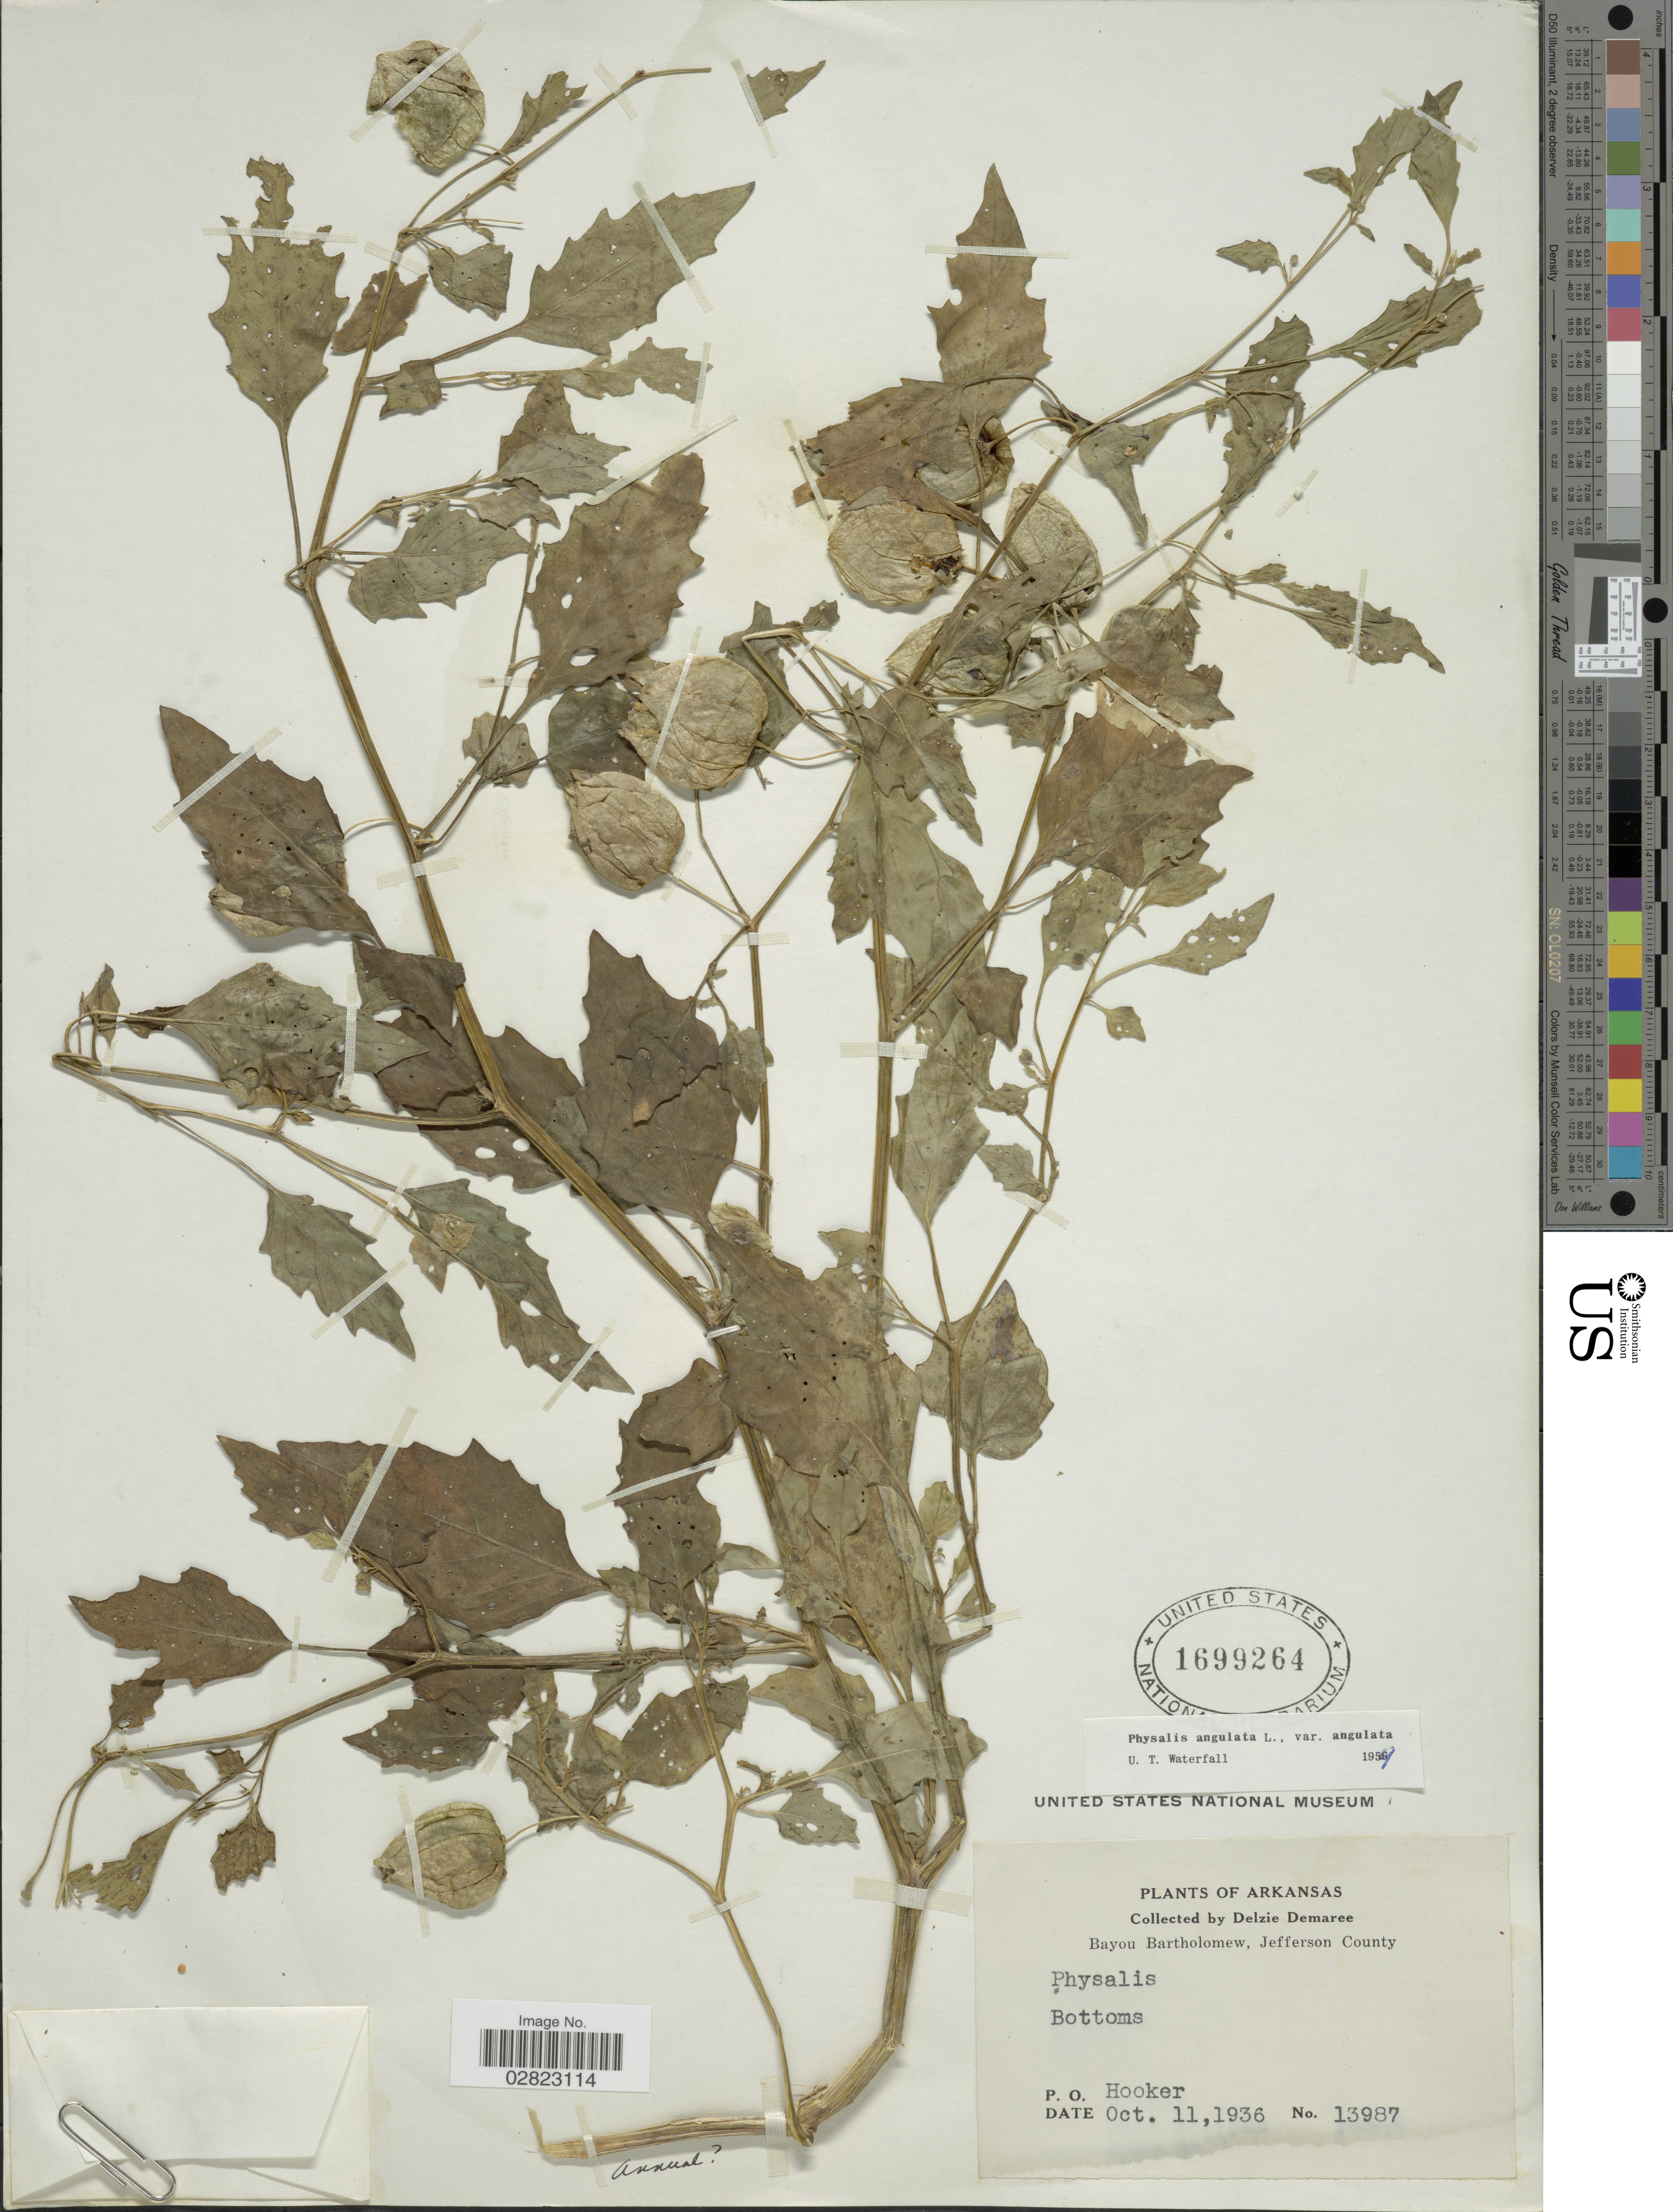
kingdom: Plantae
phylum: Tracheophyta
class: Magnoliopsida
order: Solanales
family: Solanaceae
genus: Physalis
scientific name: Physalis angulata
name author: L.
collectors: D. Demaree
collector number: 13987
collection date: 1936-10-11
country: United States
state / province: Arkansas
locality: Bayou Bartholomew, Jefferson County. P.O. Hooker.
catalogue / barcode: US 1699264